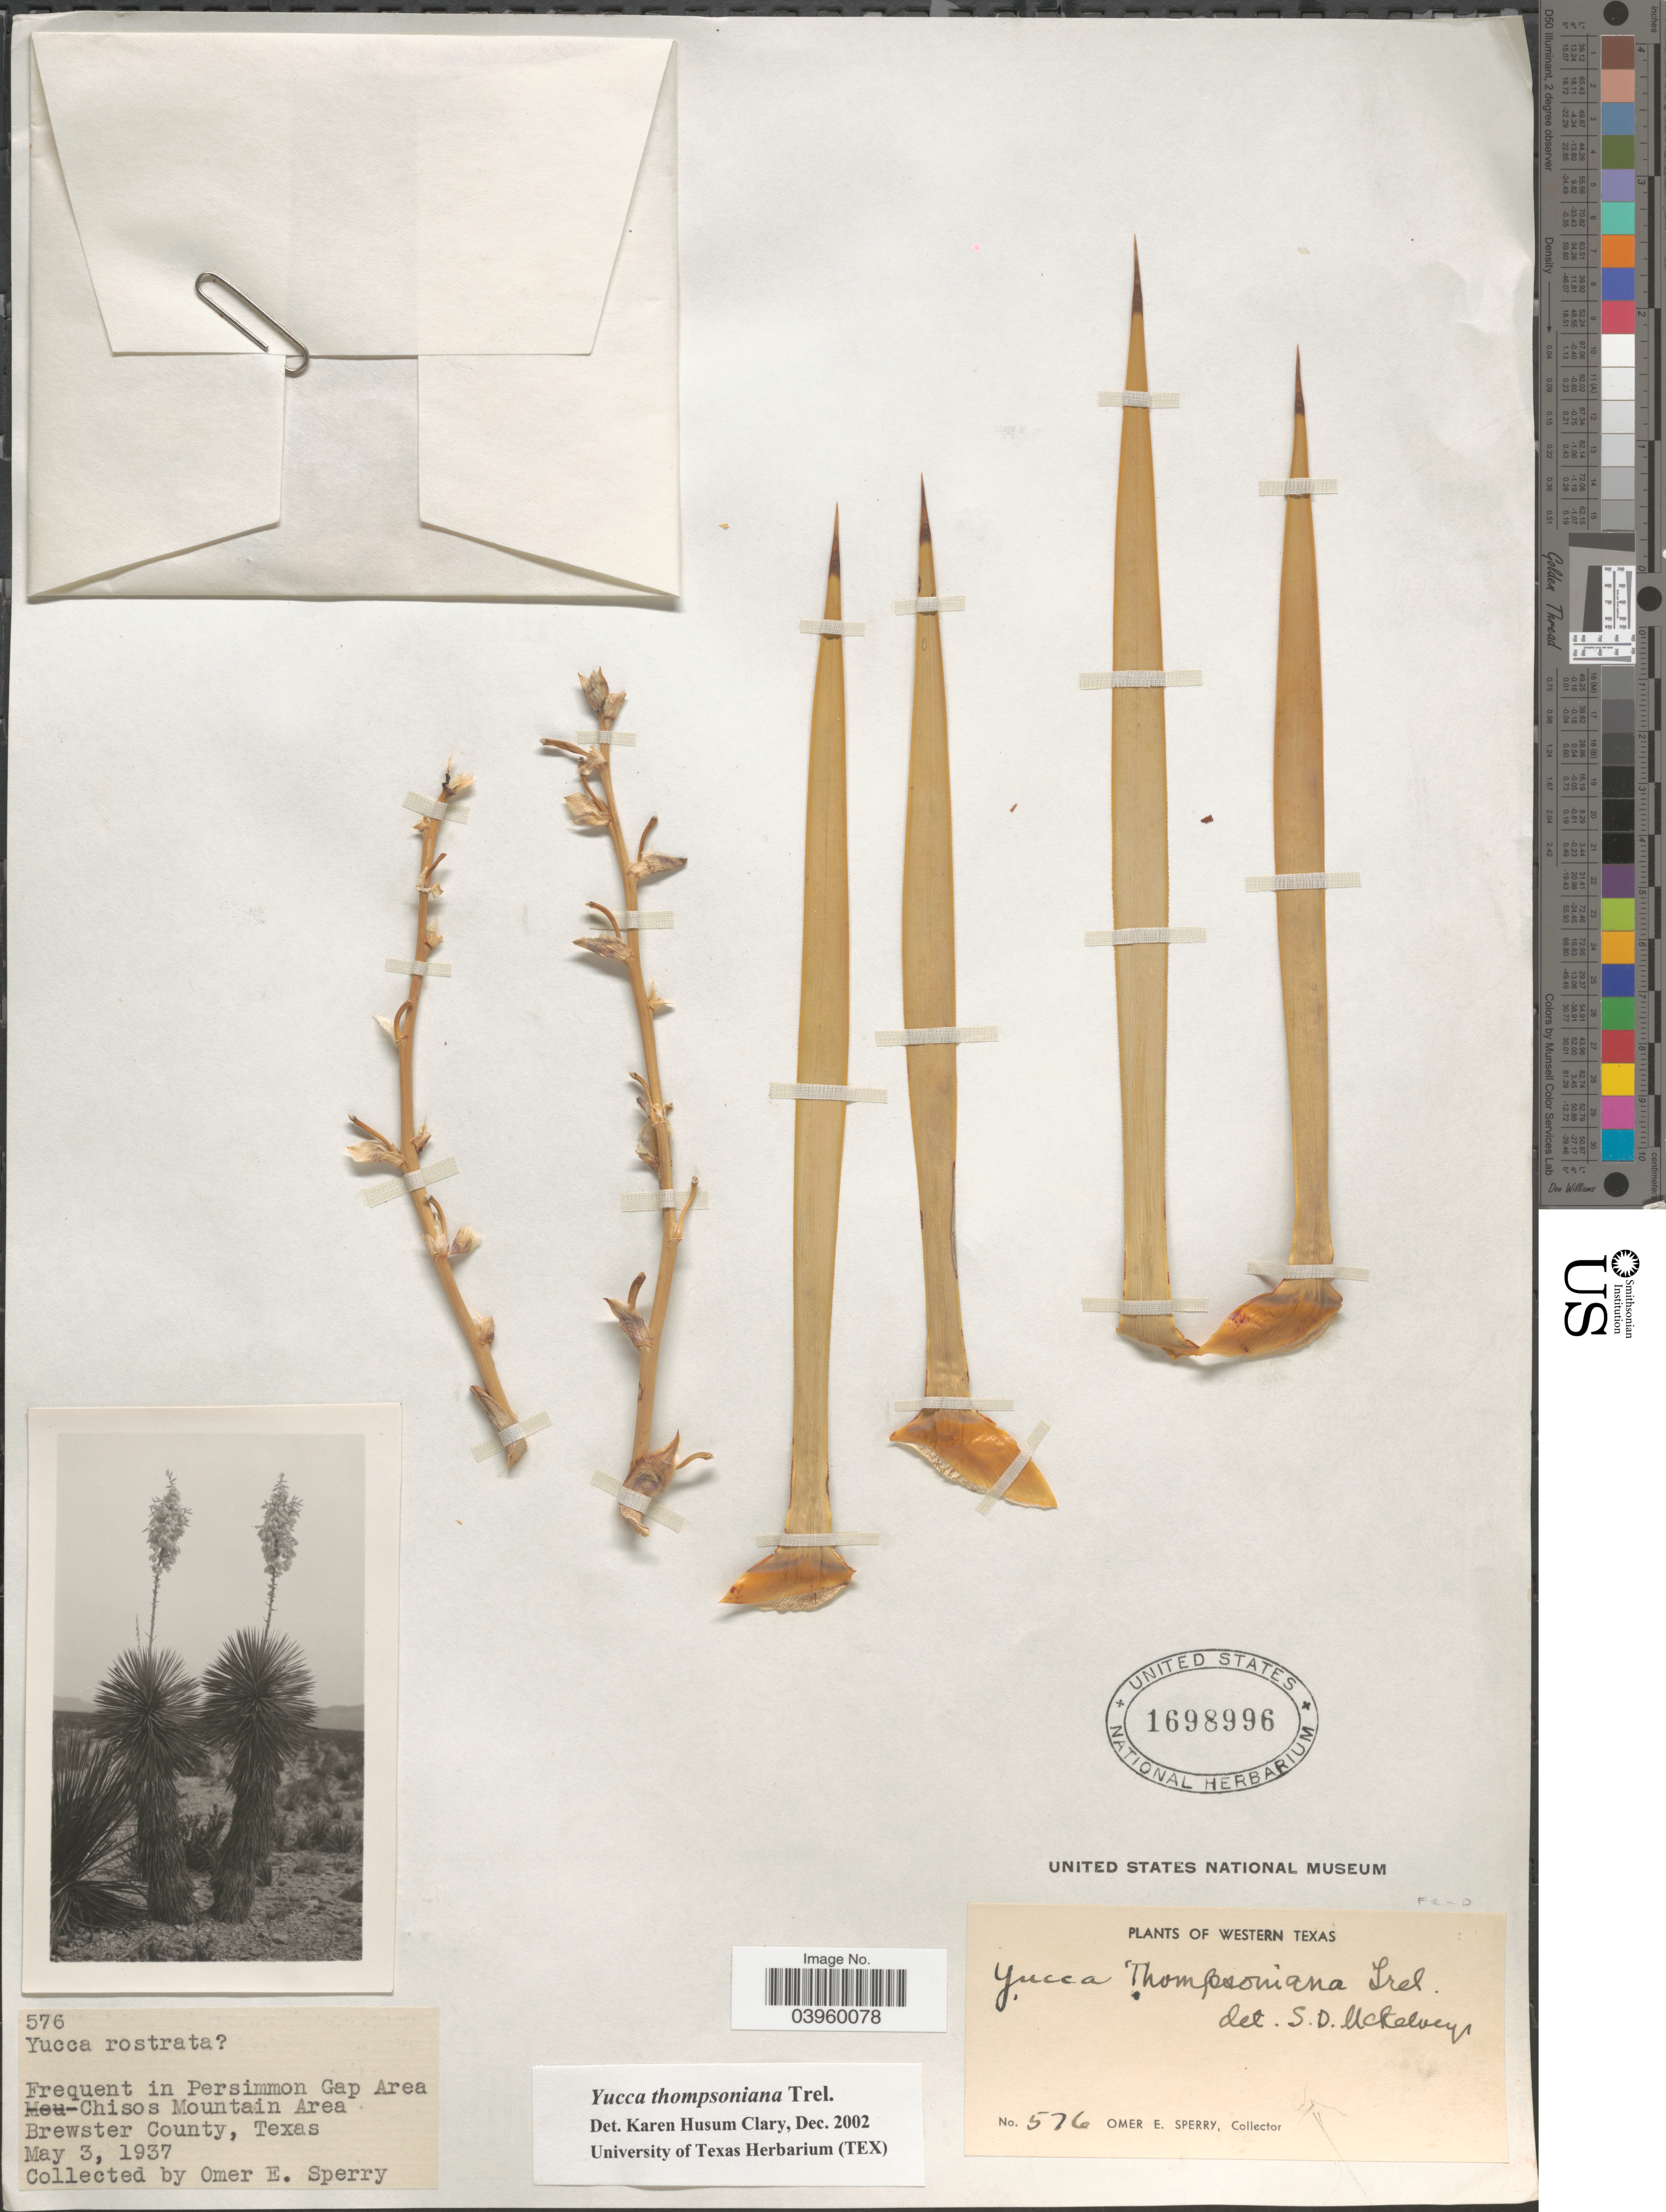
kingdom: Plantae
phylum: Tracheophyta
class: Liliopsida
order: Asparagales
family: Asparagaceae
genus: Yucca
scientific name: Yucca thompsoniana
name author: Trel.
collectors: O. E. Sperry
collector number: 576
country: United States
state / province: Texas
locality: Western Texas. Frequent in Persimmon Gap Area. Chisos Mountain Area. Brewster County.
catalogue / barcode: US 1698996